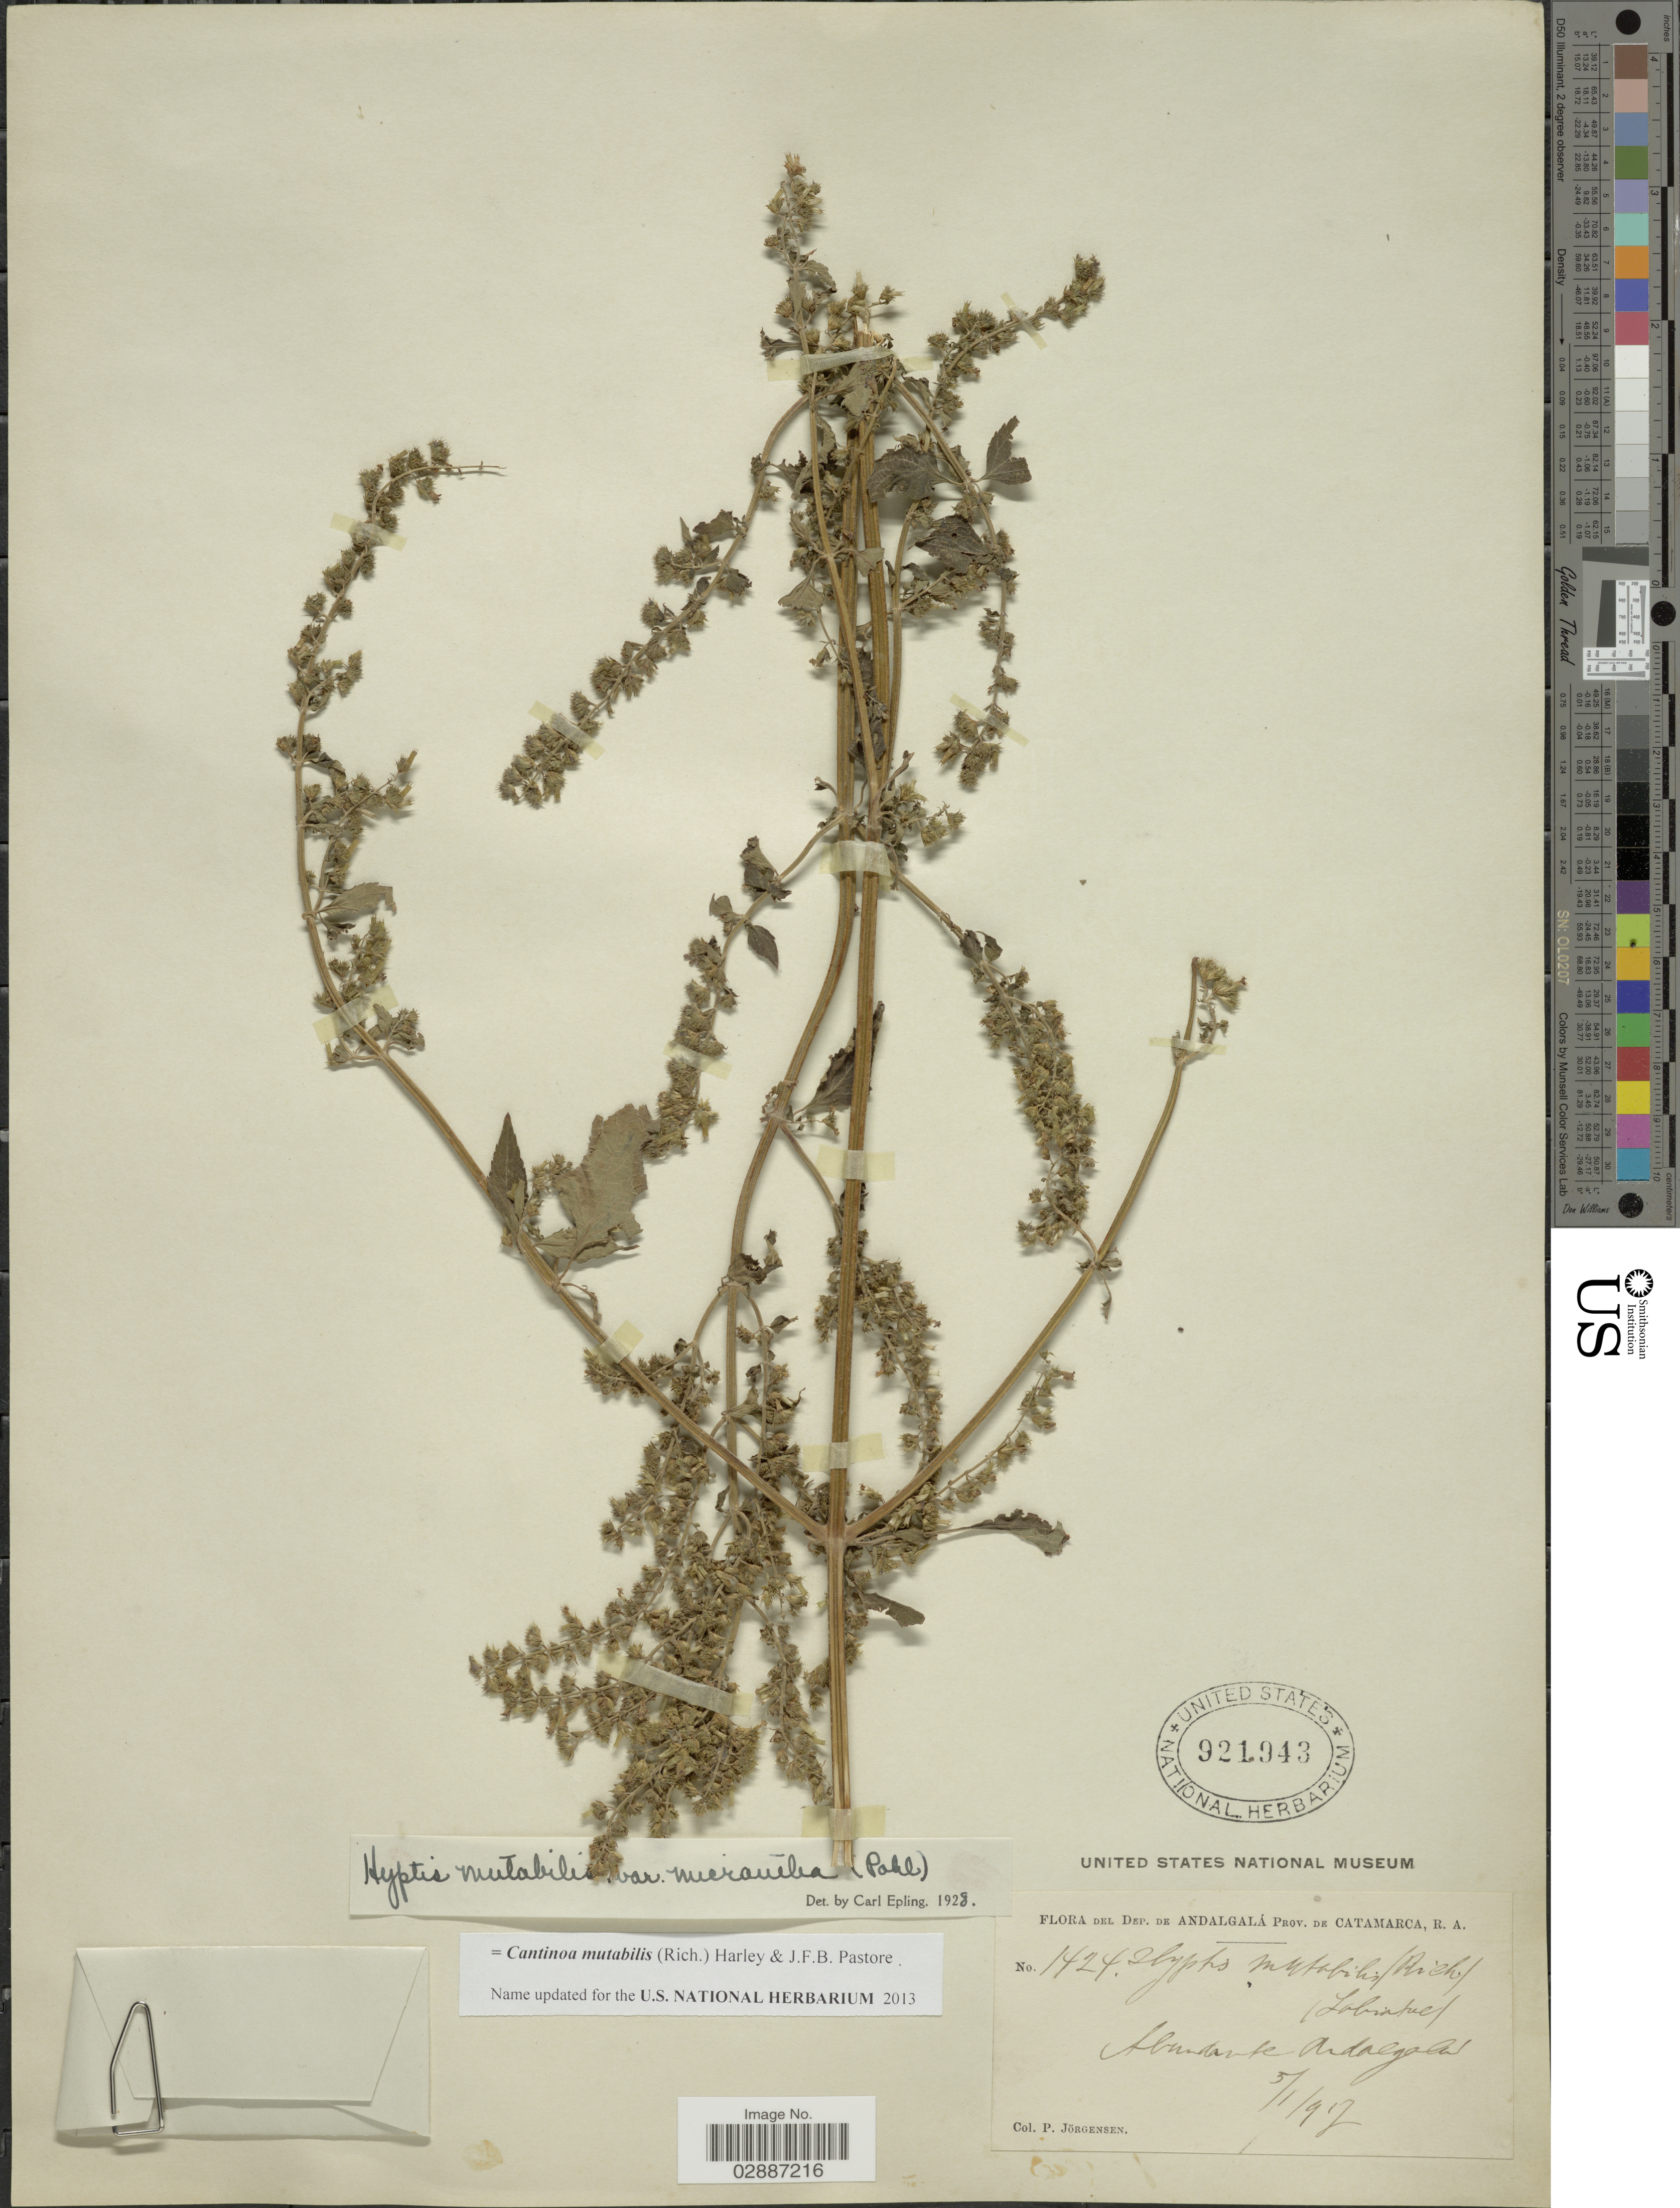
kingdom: Plantae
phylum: Tracheophyta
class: Magnoliopsida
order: Lamiales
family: Lamiaceae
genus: Cantinoa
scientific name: Cantinoa mutabilis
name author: (Epling) Harley & J.F.B. Pastore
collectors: P. Jörgensen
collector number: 1424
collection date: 1917-01-05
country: Argentina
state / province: Catamarca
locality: Dep. de Andalgalá. Abundante Andalgala.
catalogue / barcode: US 921943